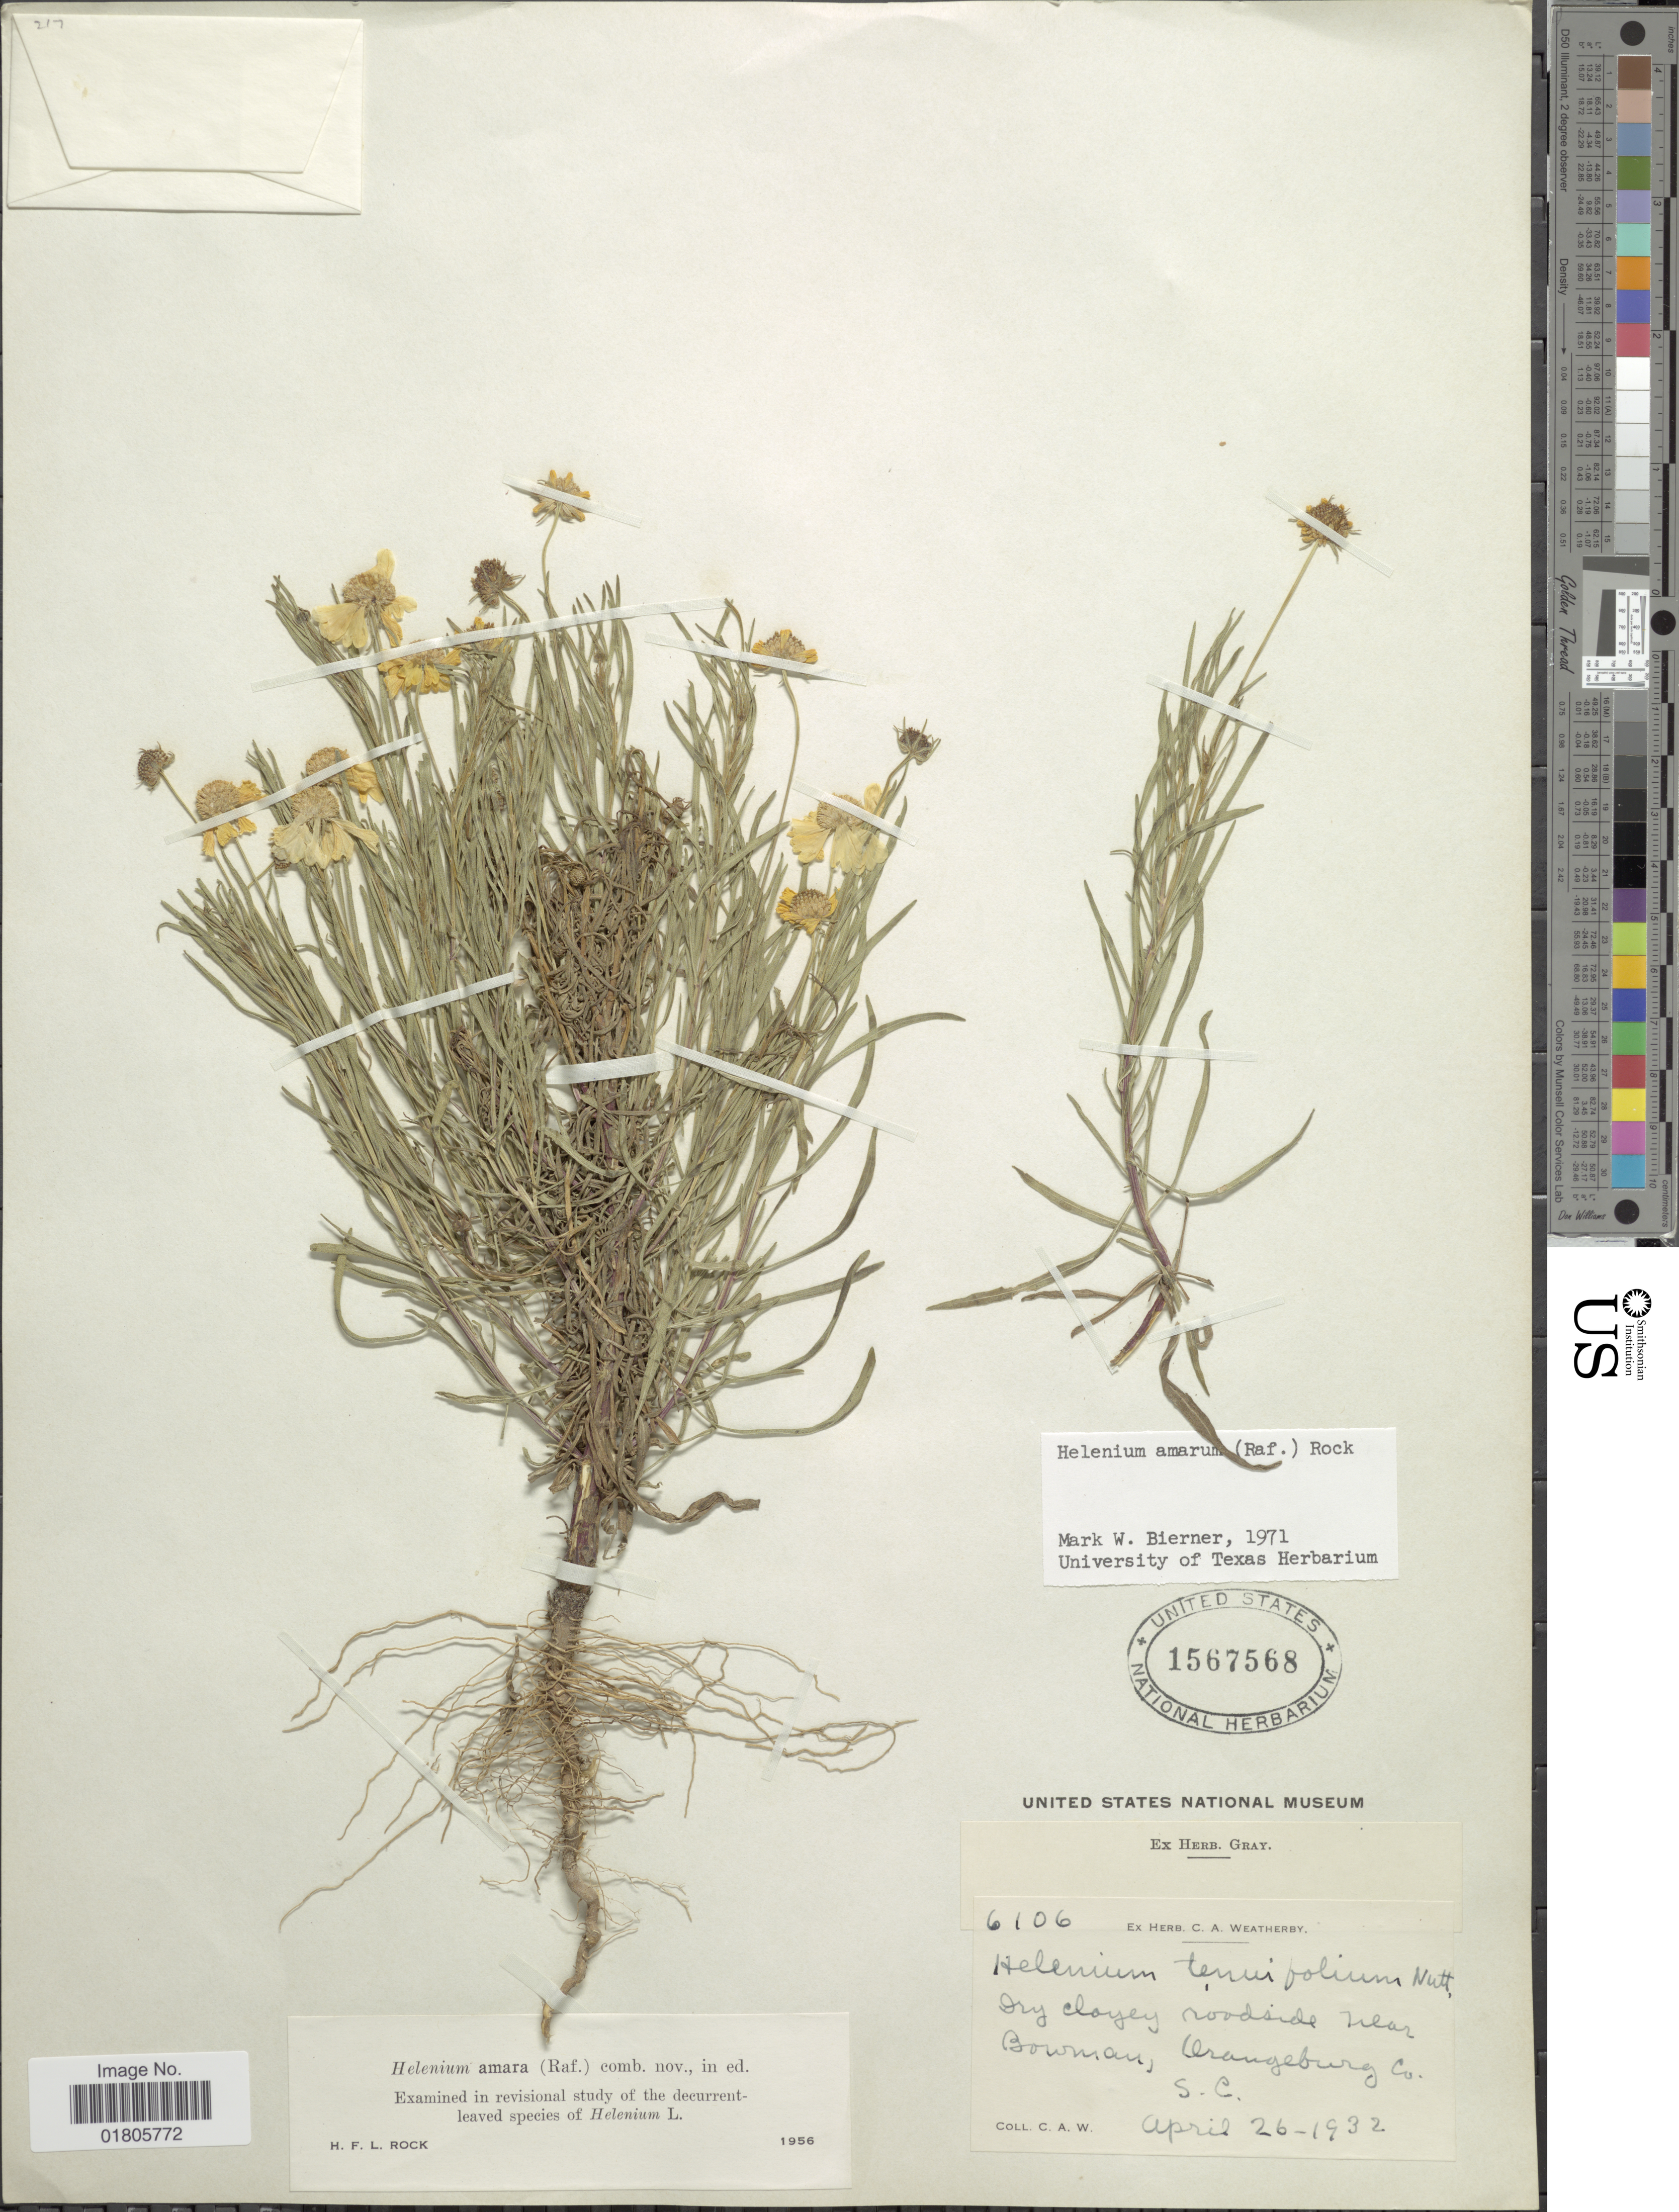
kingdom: Plantae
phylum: Tracheophyta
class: Magnoliopsida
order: Asterales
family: Asteraceae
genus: Helenium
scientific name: Helenium amarum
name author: (Raf.) H. Rock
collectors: C. A. Weatherby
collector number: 6106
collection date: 1932-04-26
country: United States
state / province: South Carolina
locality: Bowman, Orangeburg Co.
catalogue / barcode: US 1567568